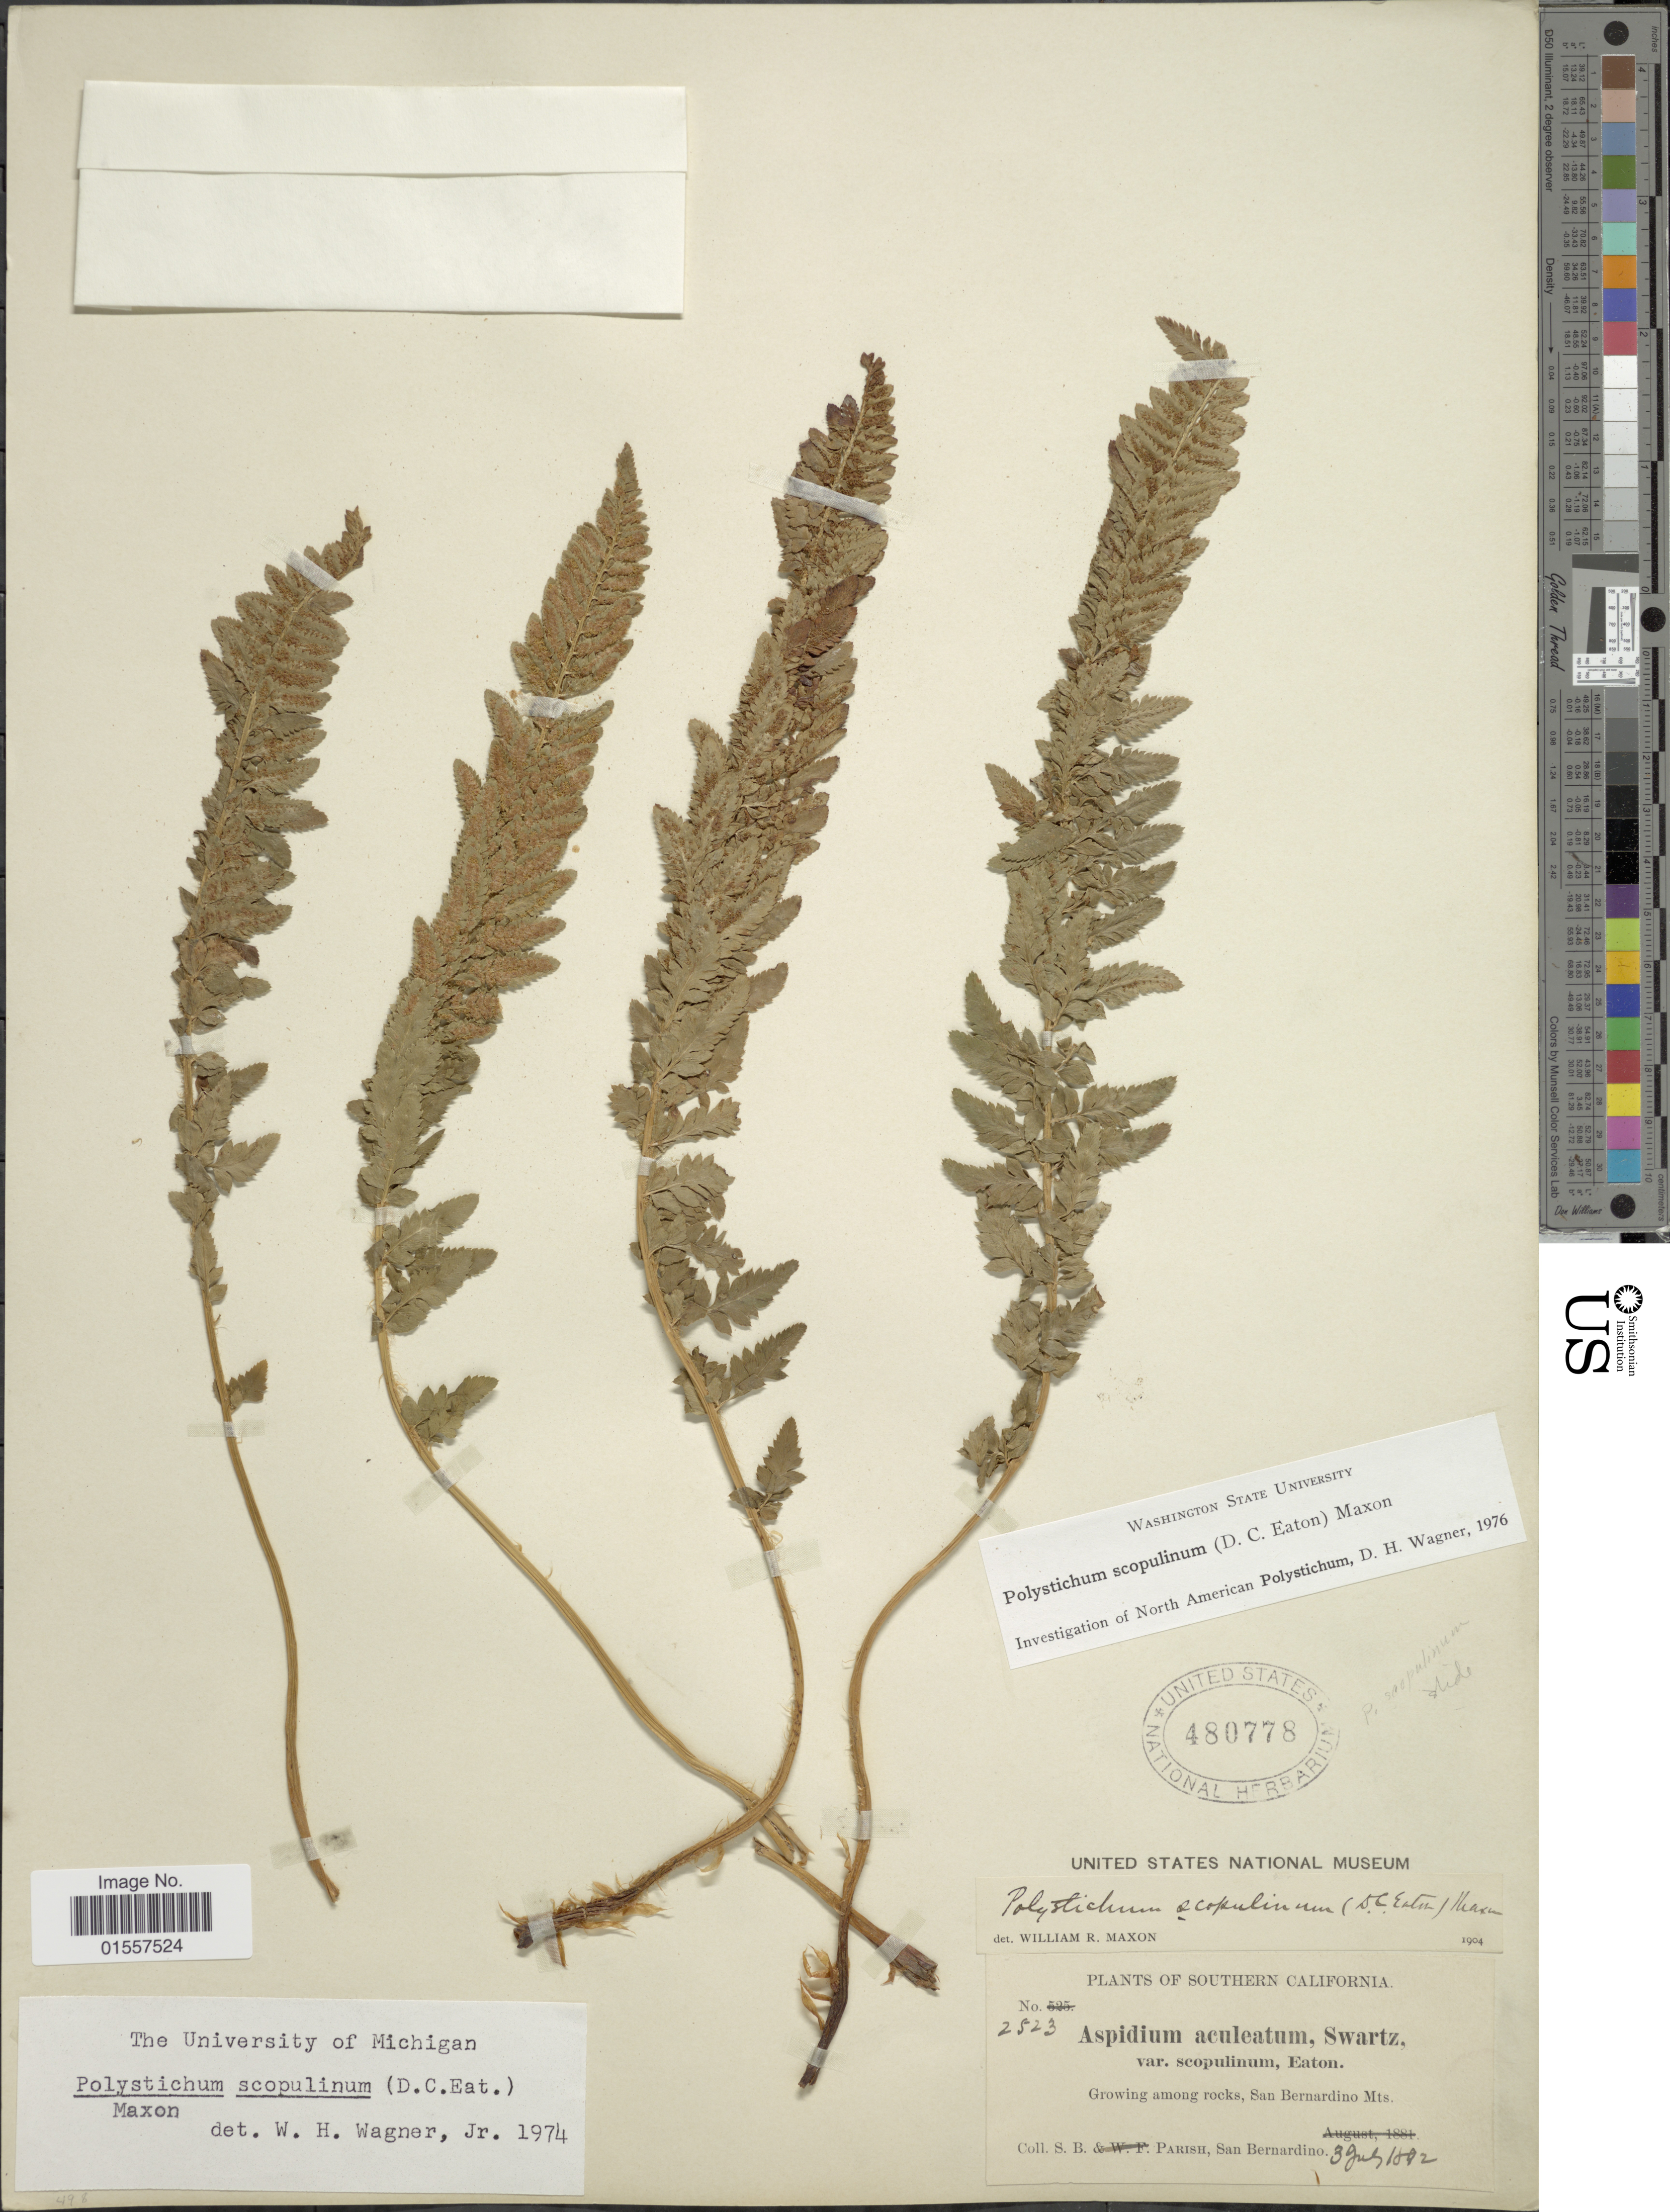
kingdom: Plantae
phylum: Tracheophyta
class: Polypodiopsida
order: Polypodiales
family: Dryopteridaceae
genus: Polystichum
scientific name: Polystichum scopulinum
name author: (D.C. Eaton) Maxon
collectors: S. B. Parish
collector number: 2523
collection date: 1892-07-03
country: United States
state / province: California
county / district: San Bernardino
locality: Southern California, San Bernardino Mts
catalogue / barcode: US 480778